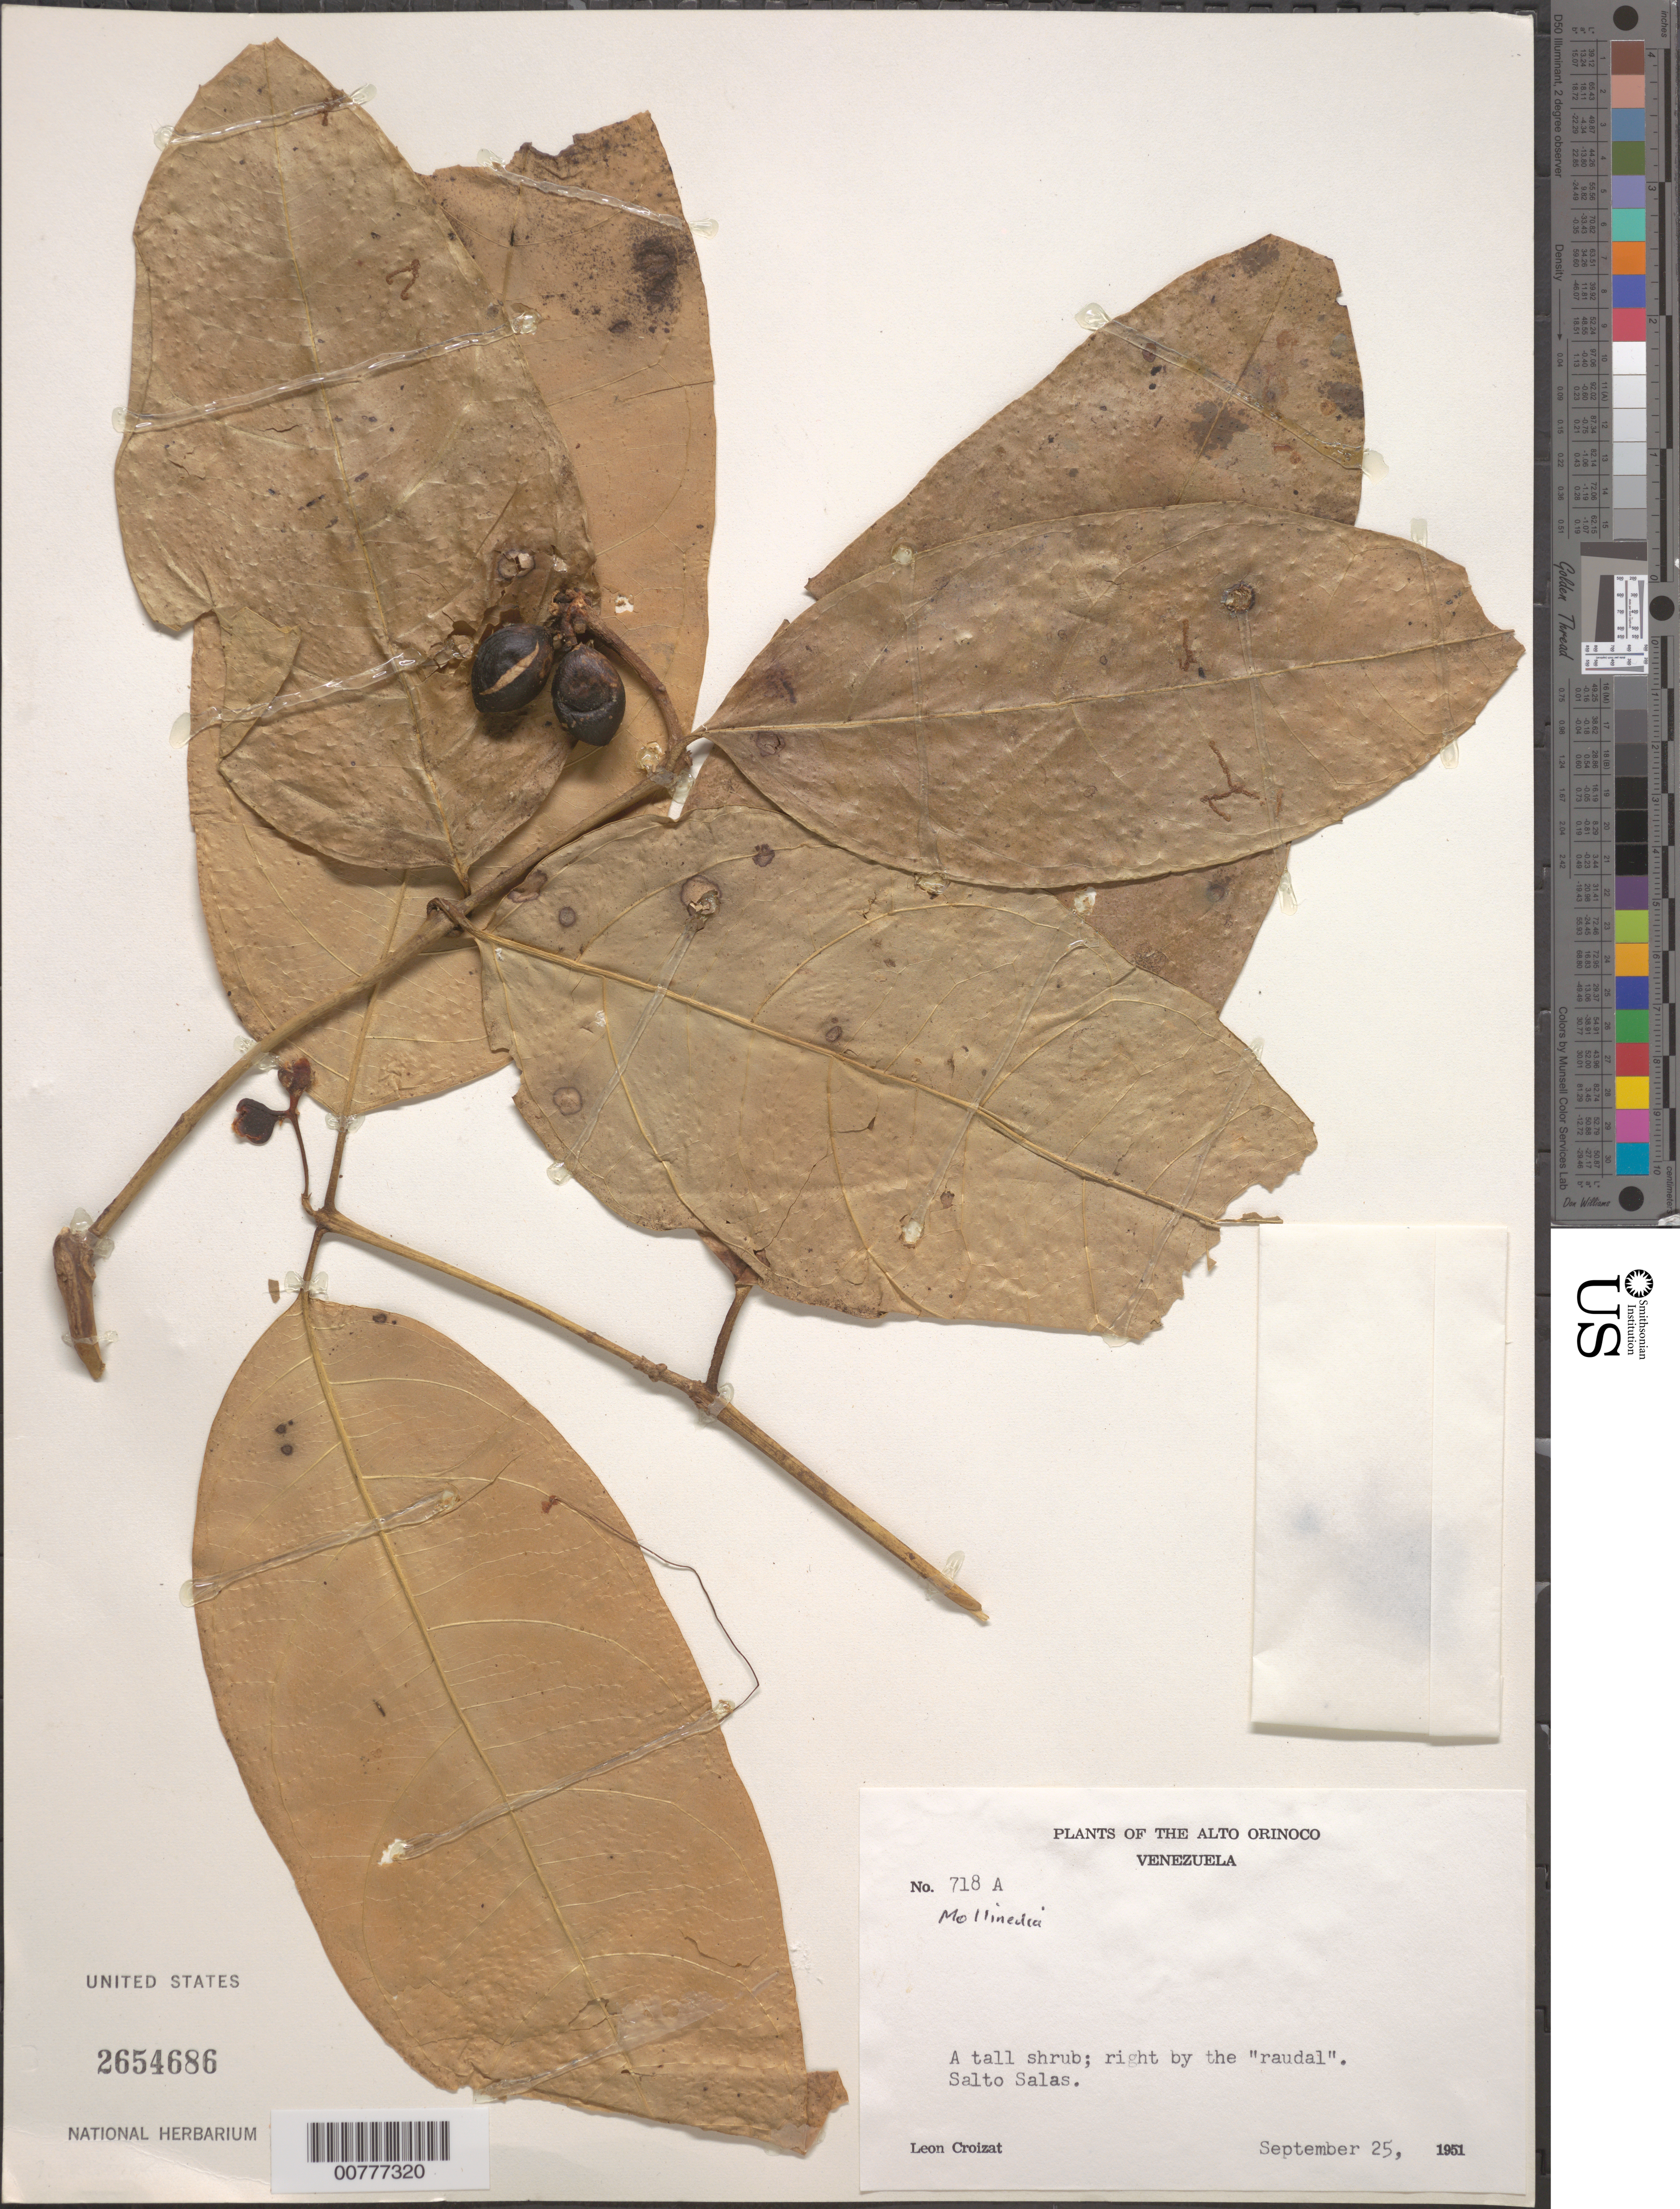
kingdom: Plantae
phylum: Tracheophyta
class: Magnoliopsida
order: Laurales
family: Monimiaceae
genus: Mollinedia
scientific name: Mollinedia sp.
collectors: L. C. M. Croizat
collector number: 718 A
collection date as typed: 25-Sep-51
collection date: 1951-09-25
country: Venezuela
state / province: Amazonas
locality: Alto Orinoco, Salto Salas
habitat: Right by the "raudal"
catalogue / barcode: US 2654686